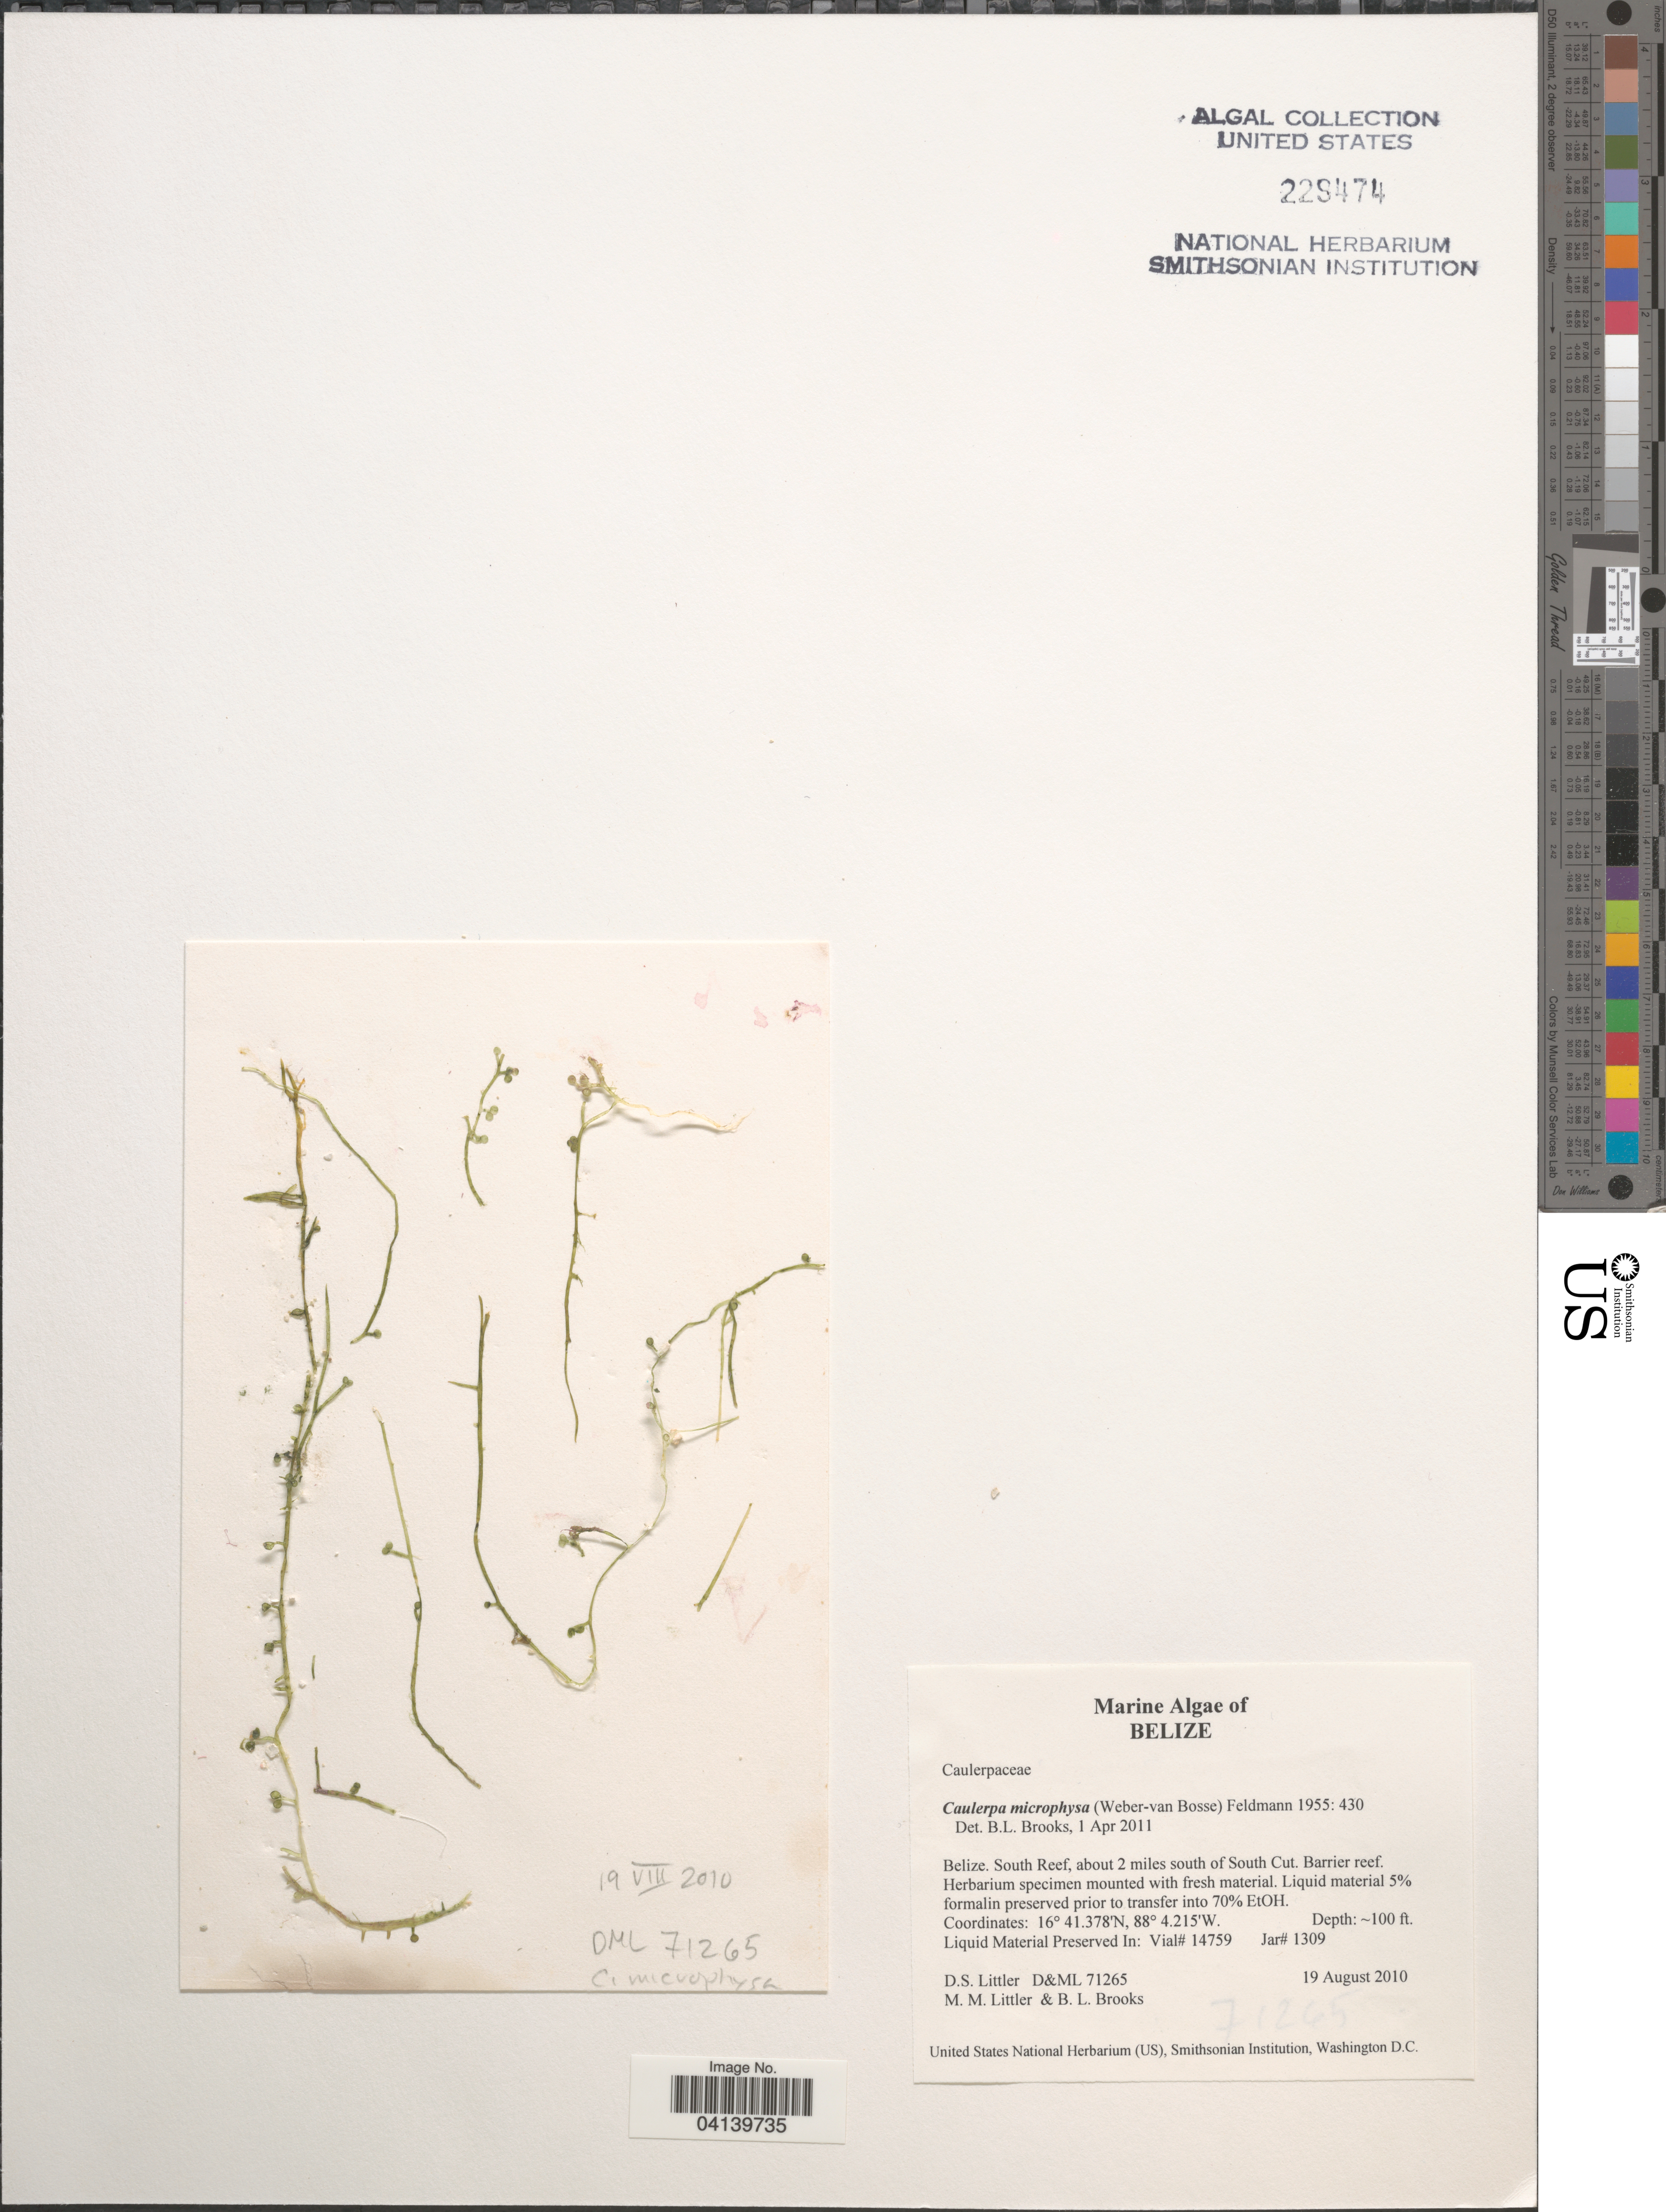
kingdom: Plantae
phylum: Chlorophyta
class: Ulvophyceae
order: Bryopsidales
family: Caulerpaceae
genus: Caulerpa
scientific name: Caulerpa microphysa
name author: (Weber Bosse) Feldmann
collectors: D. S. Littler & B. Brooks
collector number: D&ML 71265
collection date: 2010-08-19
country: Belize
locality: South Reef, about 2 miles south of South Cut. Barrier reef.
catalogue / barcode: US 229474